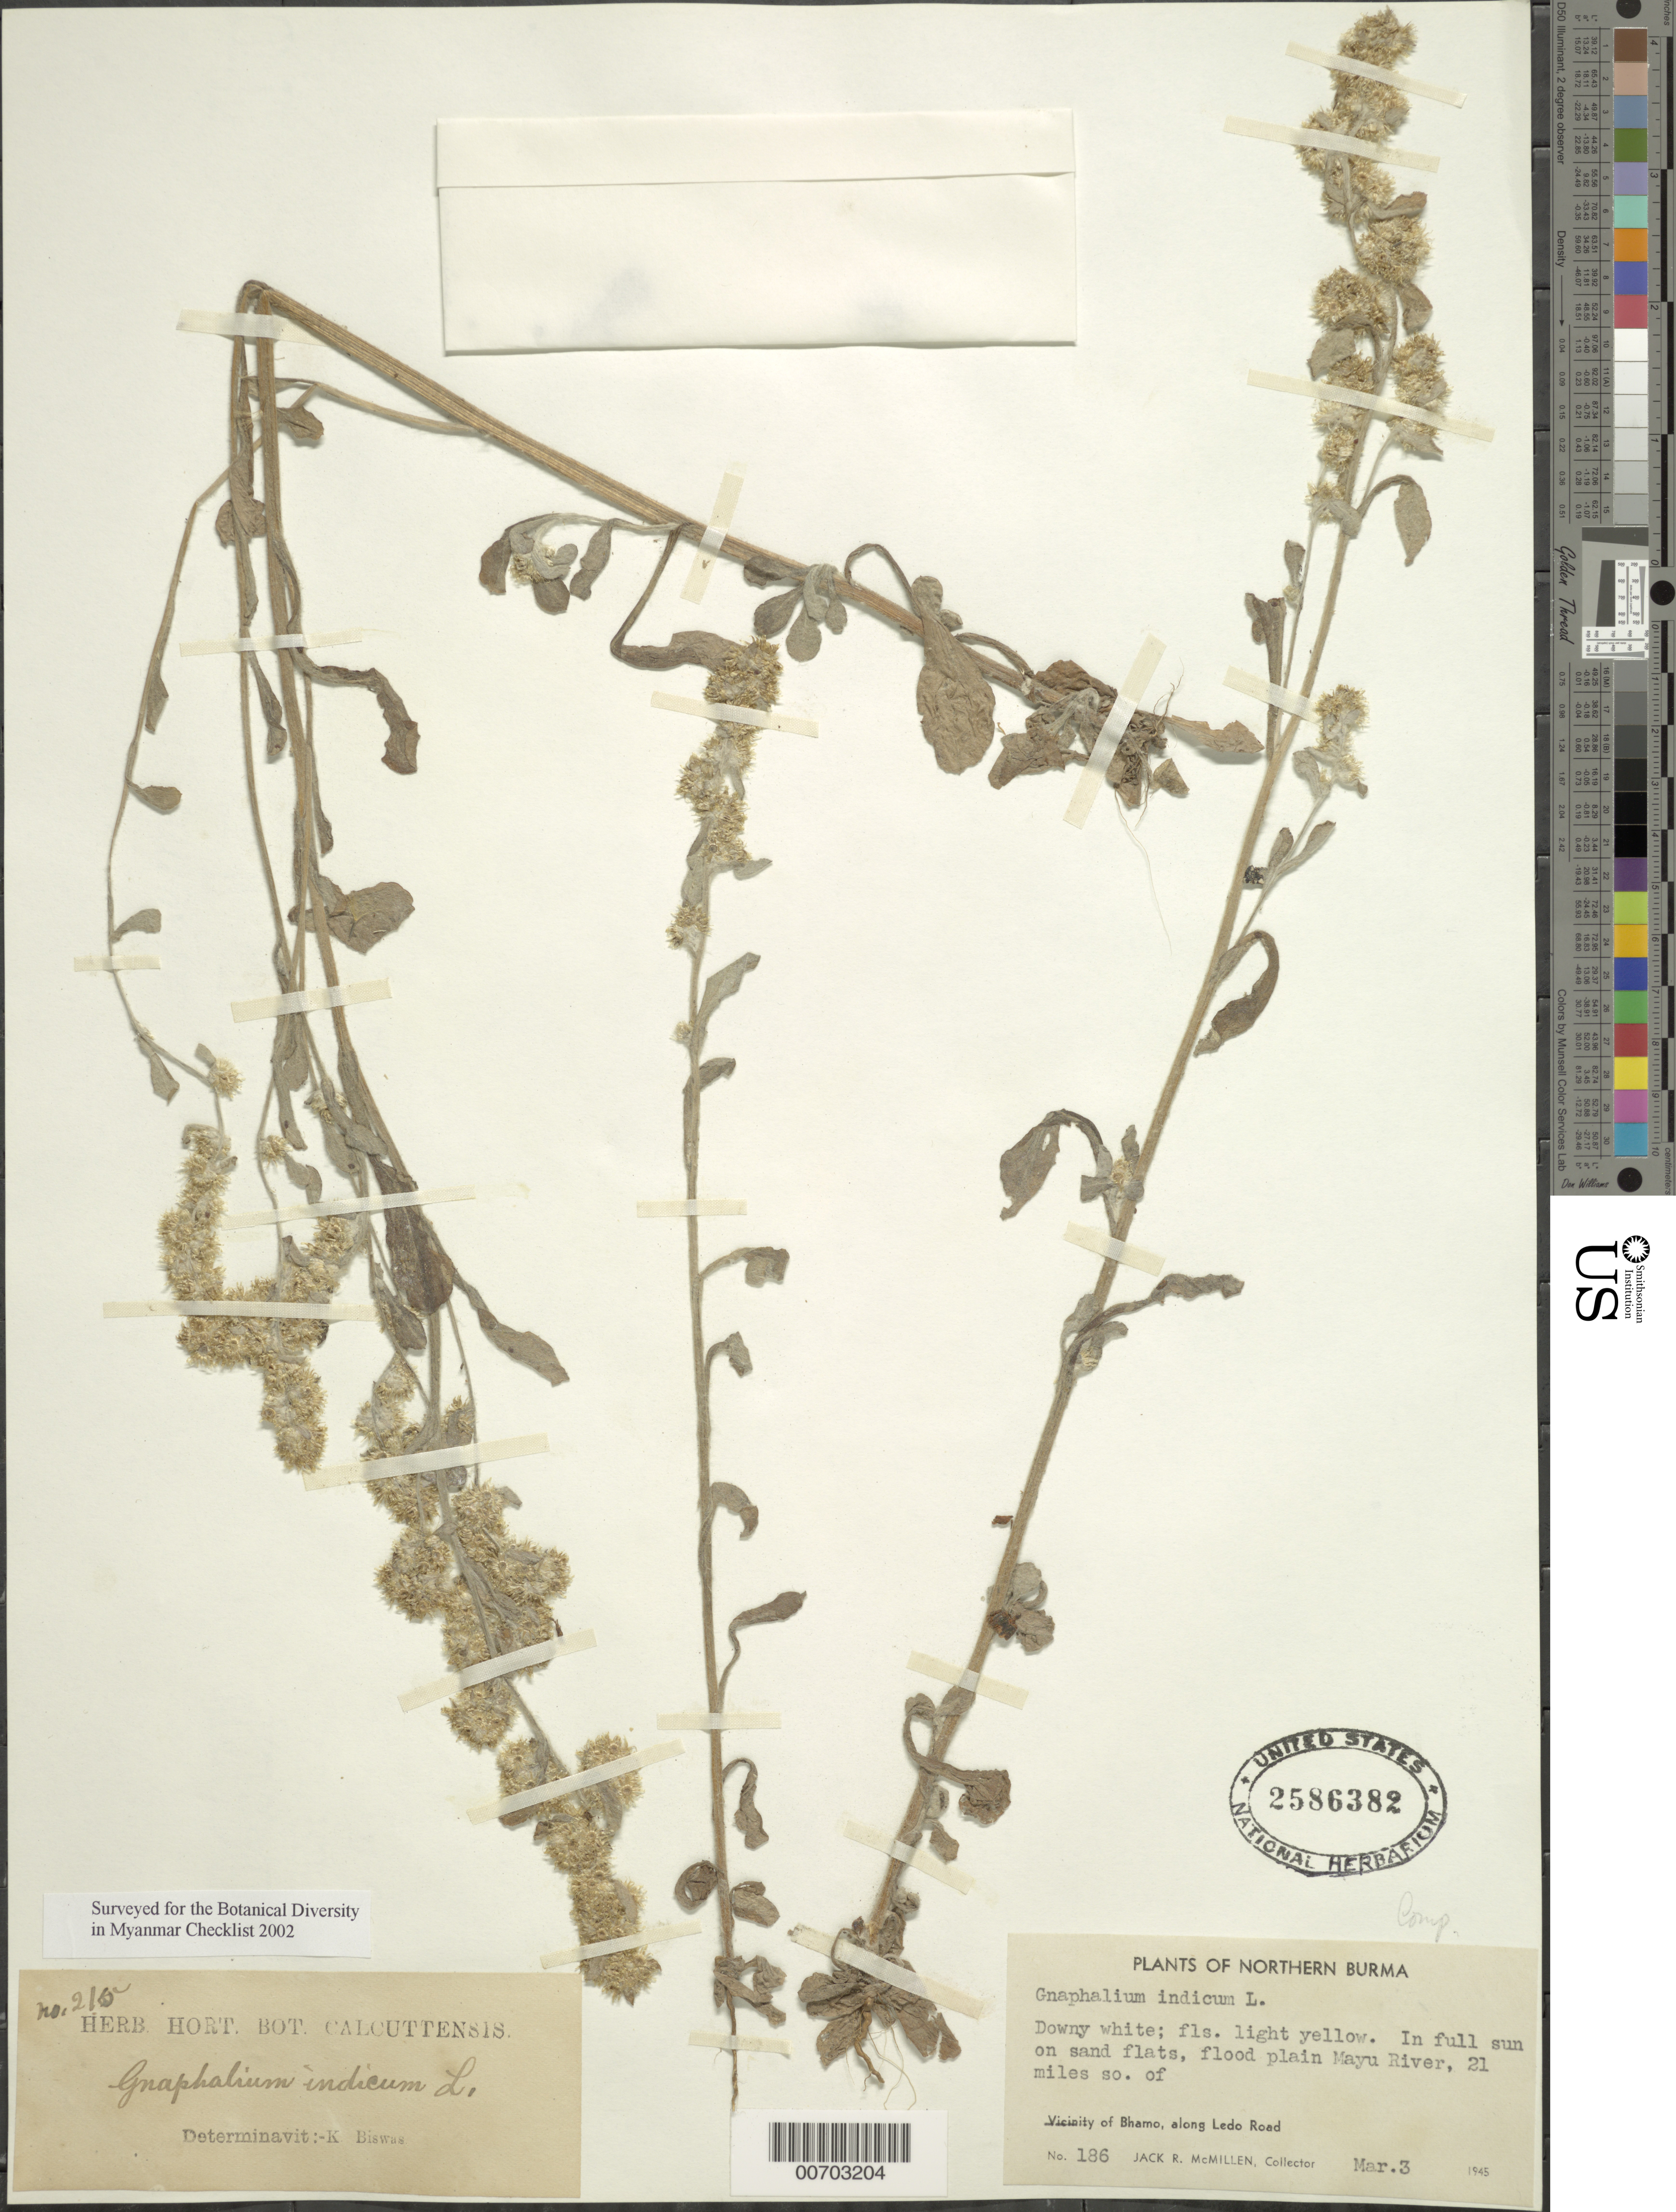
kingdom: Plantae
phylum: Tracheophyta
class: Magnoliopsida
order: Asterales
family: Asteraceae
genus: Helichrysum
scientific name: Helichrysum indicum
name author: (L.) Grierson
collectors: J. McMillen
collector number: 186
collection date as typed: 03 Mar 1945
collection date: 1945-03-03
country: Myanmar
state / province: Kachin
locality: Bhamo, 21 mi. S of, Mayu R.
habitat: Full sun on sand flats of floodplain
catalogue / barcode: US 2586382